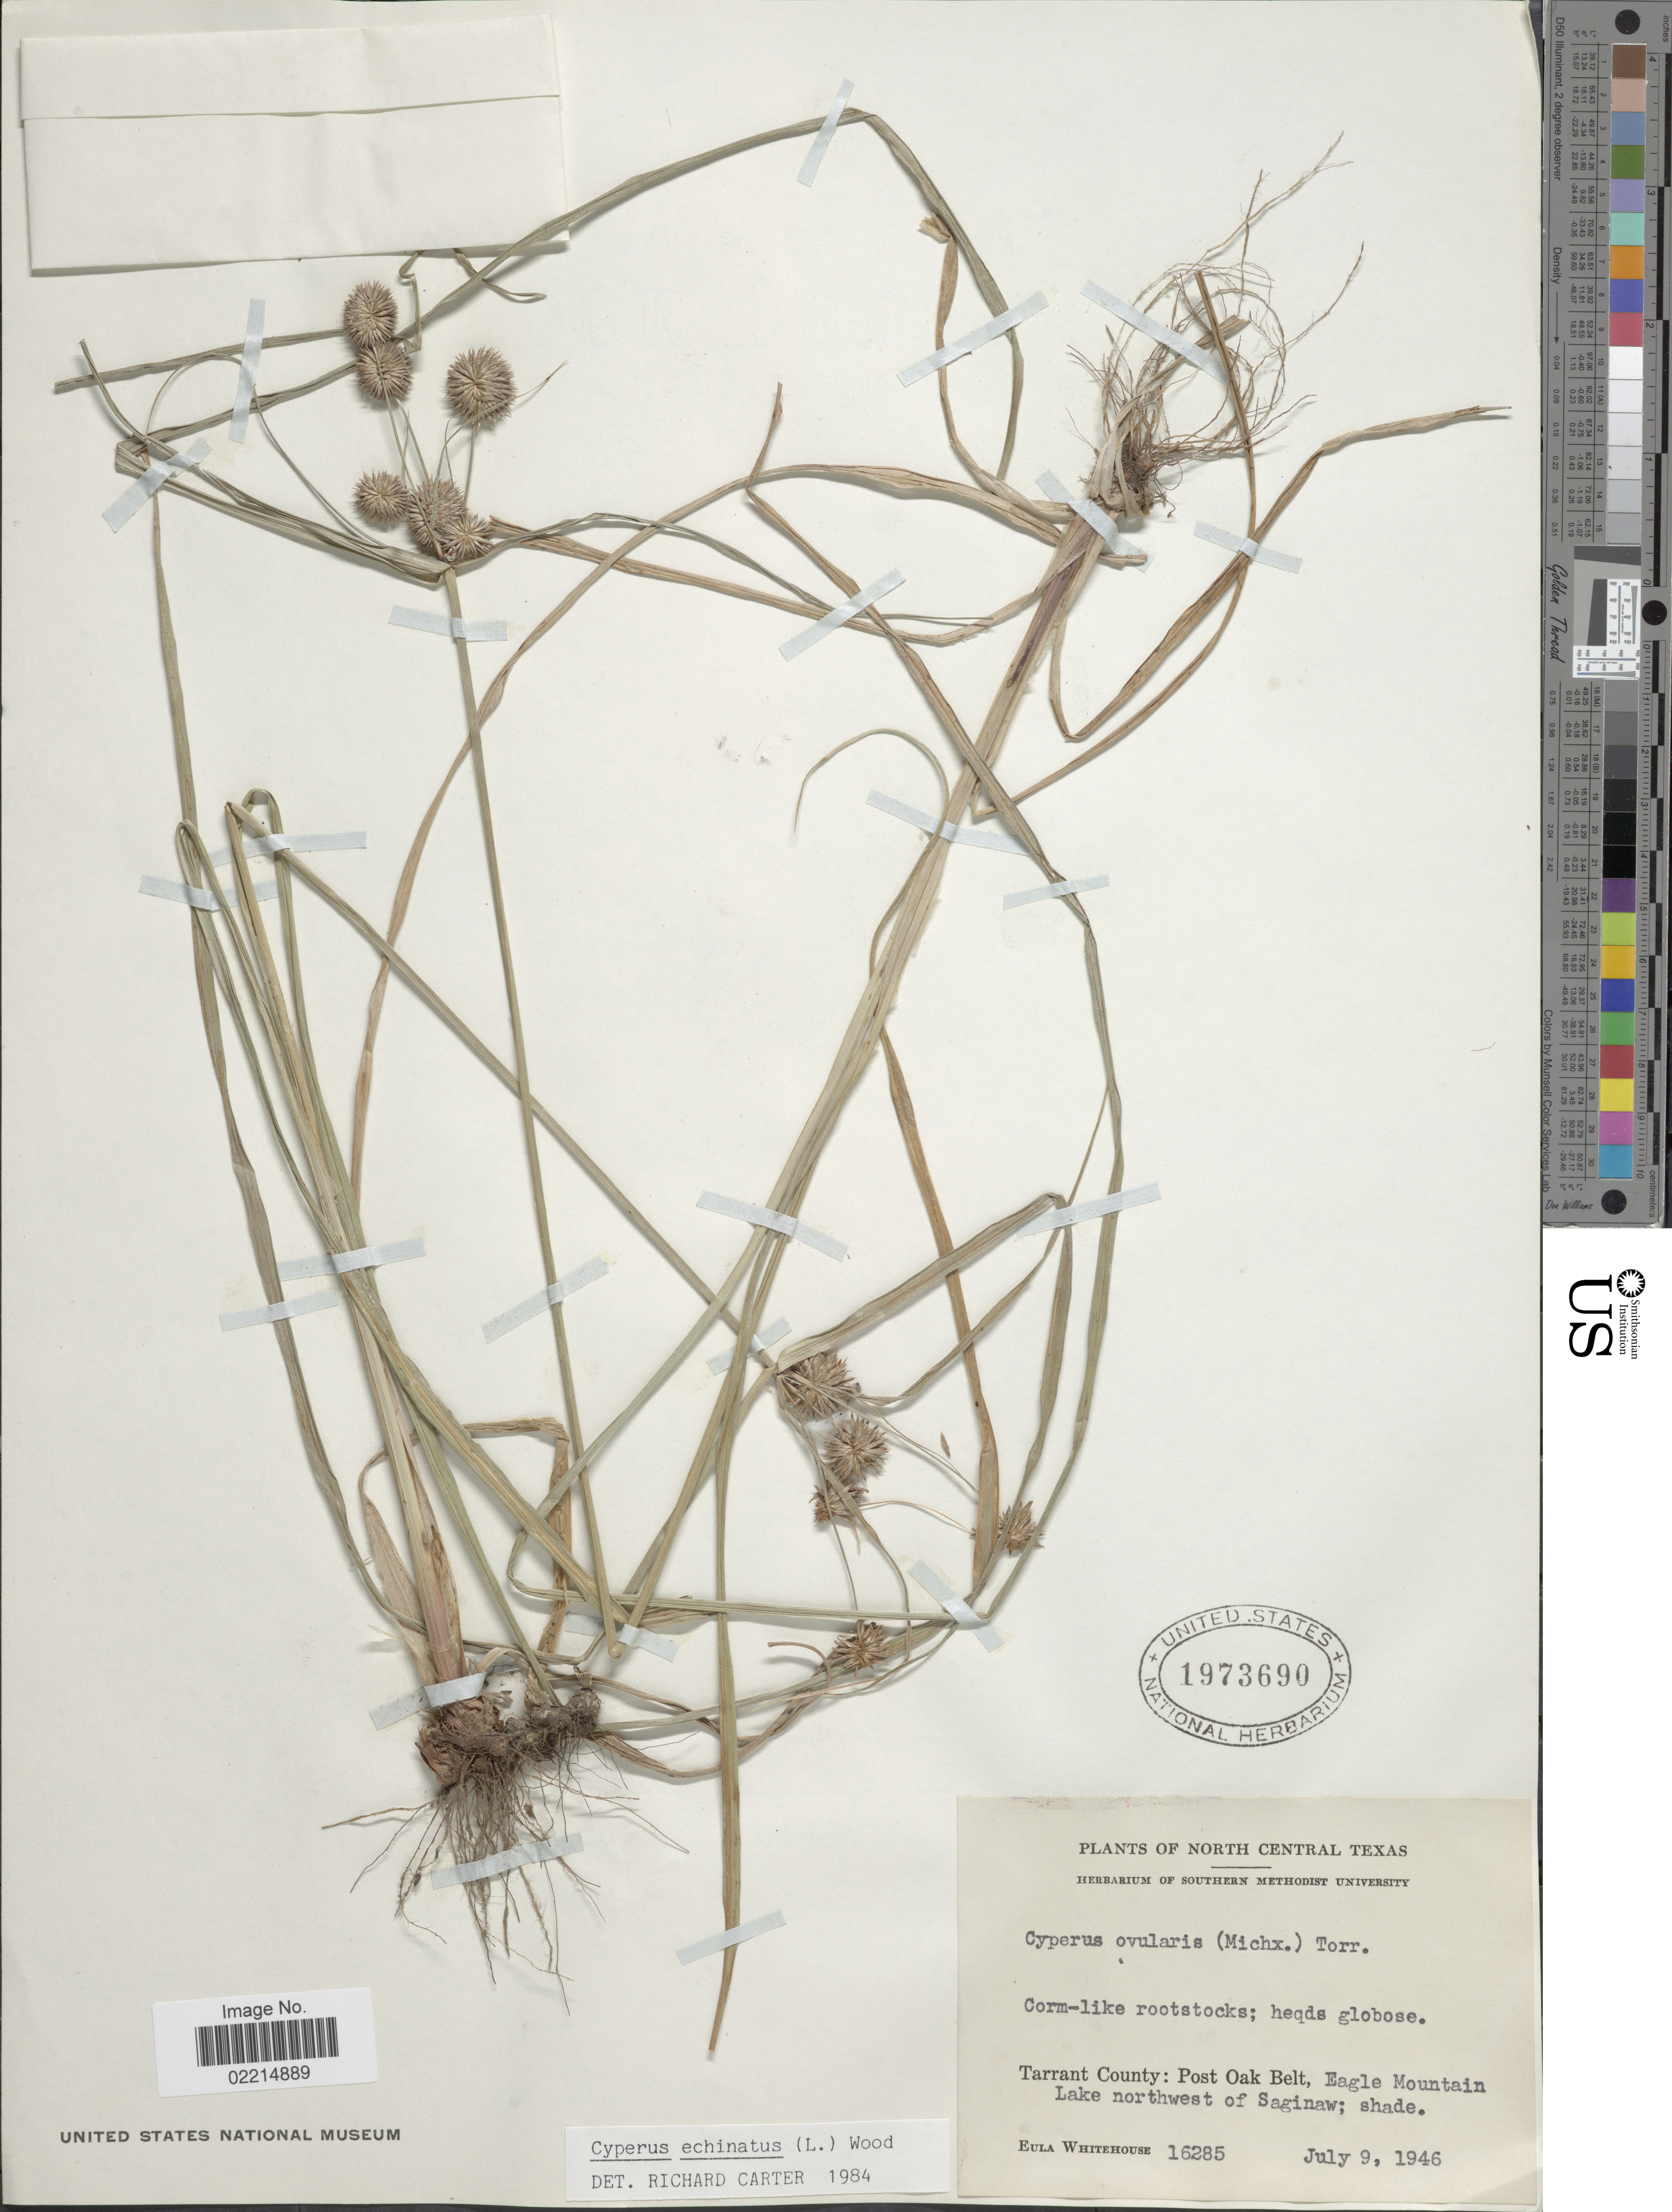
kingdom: Plantae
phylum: Tracheophyta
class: Liliopsida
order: Poales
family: Cyperaceae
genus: Cyperus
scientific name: Cyperus echinatus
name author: (L.) Alph. Wood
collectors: E. Whitehouse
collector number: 16285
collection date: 1946-07-09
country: United States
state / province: Texas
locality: North Central Texas, Tarrant County: Post Oak Belt, Eagle Mountain, Lake northwest of Saginaw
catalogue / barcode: US 1973690